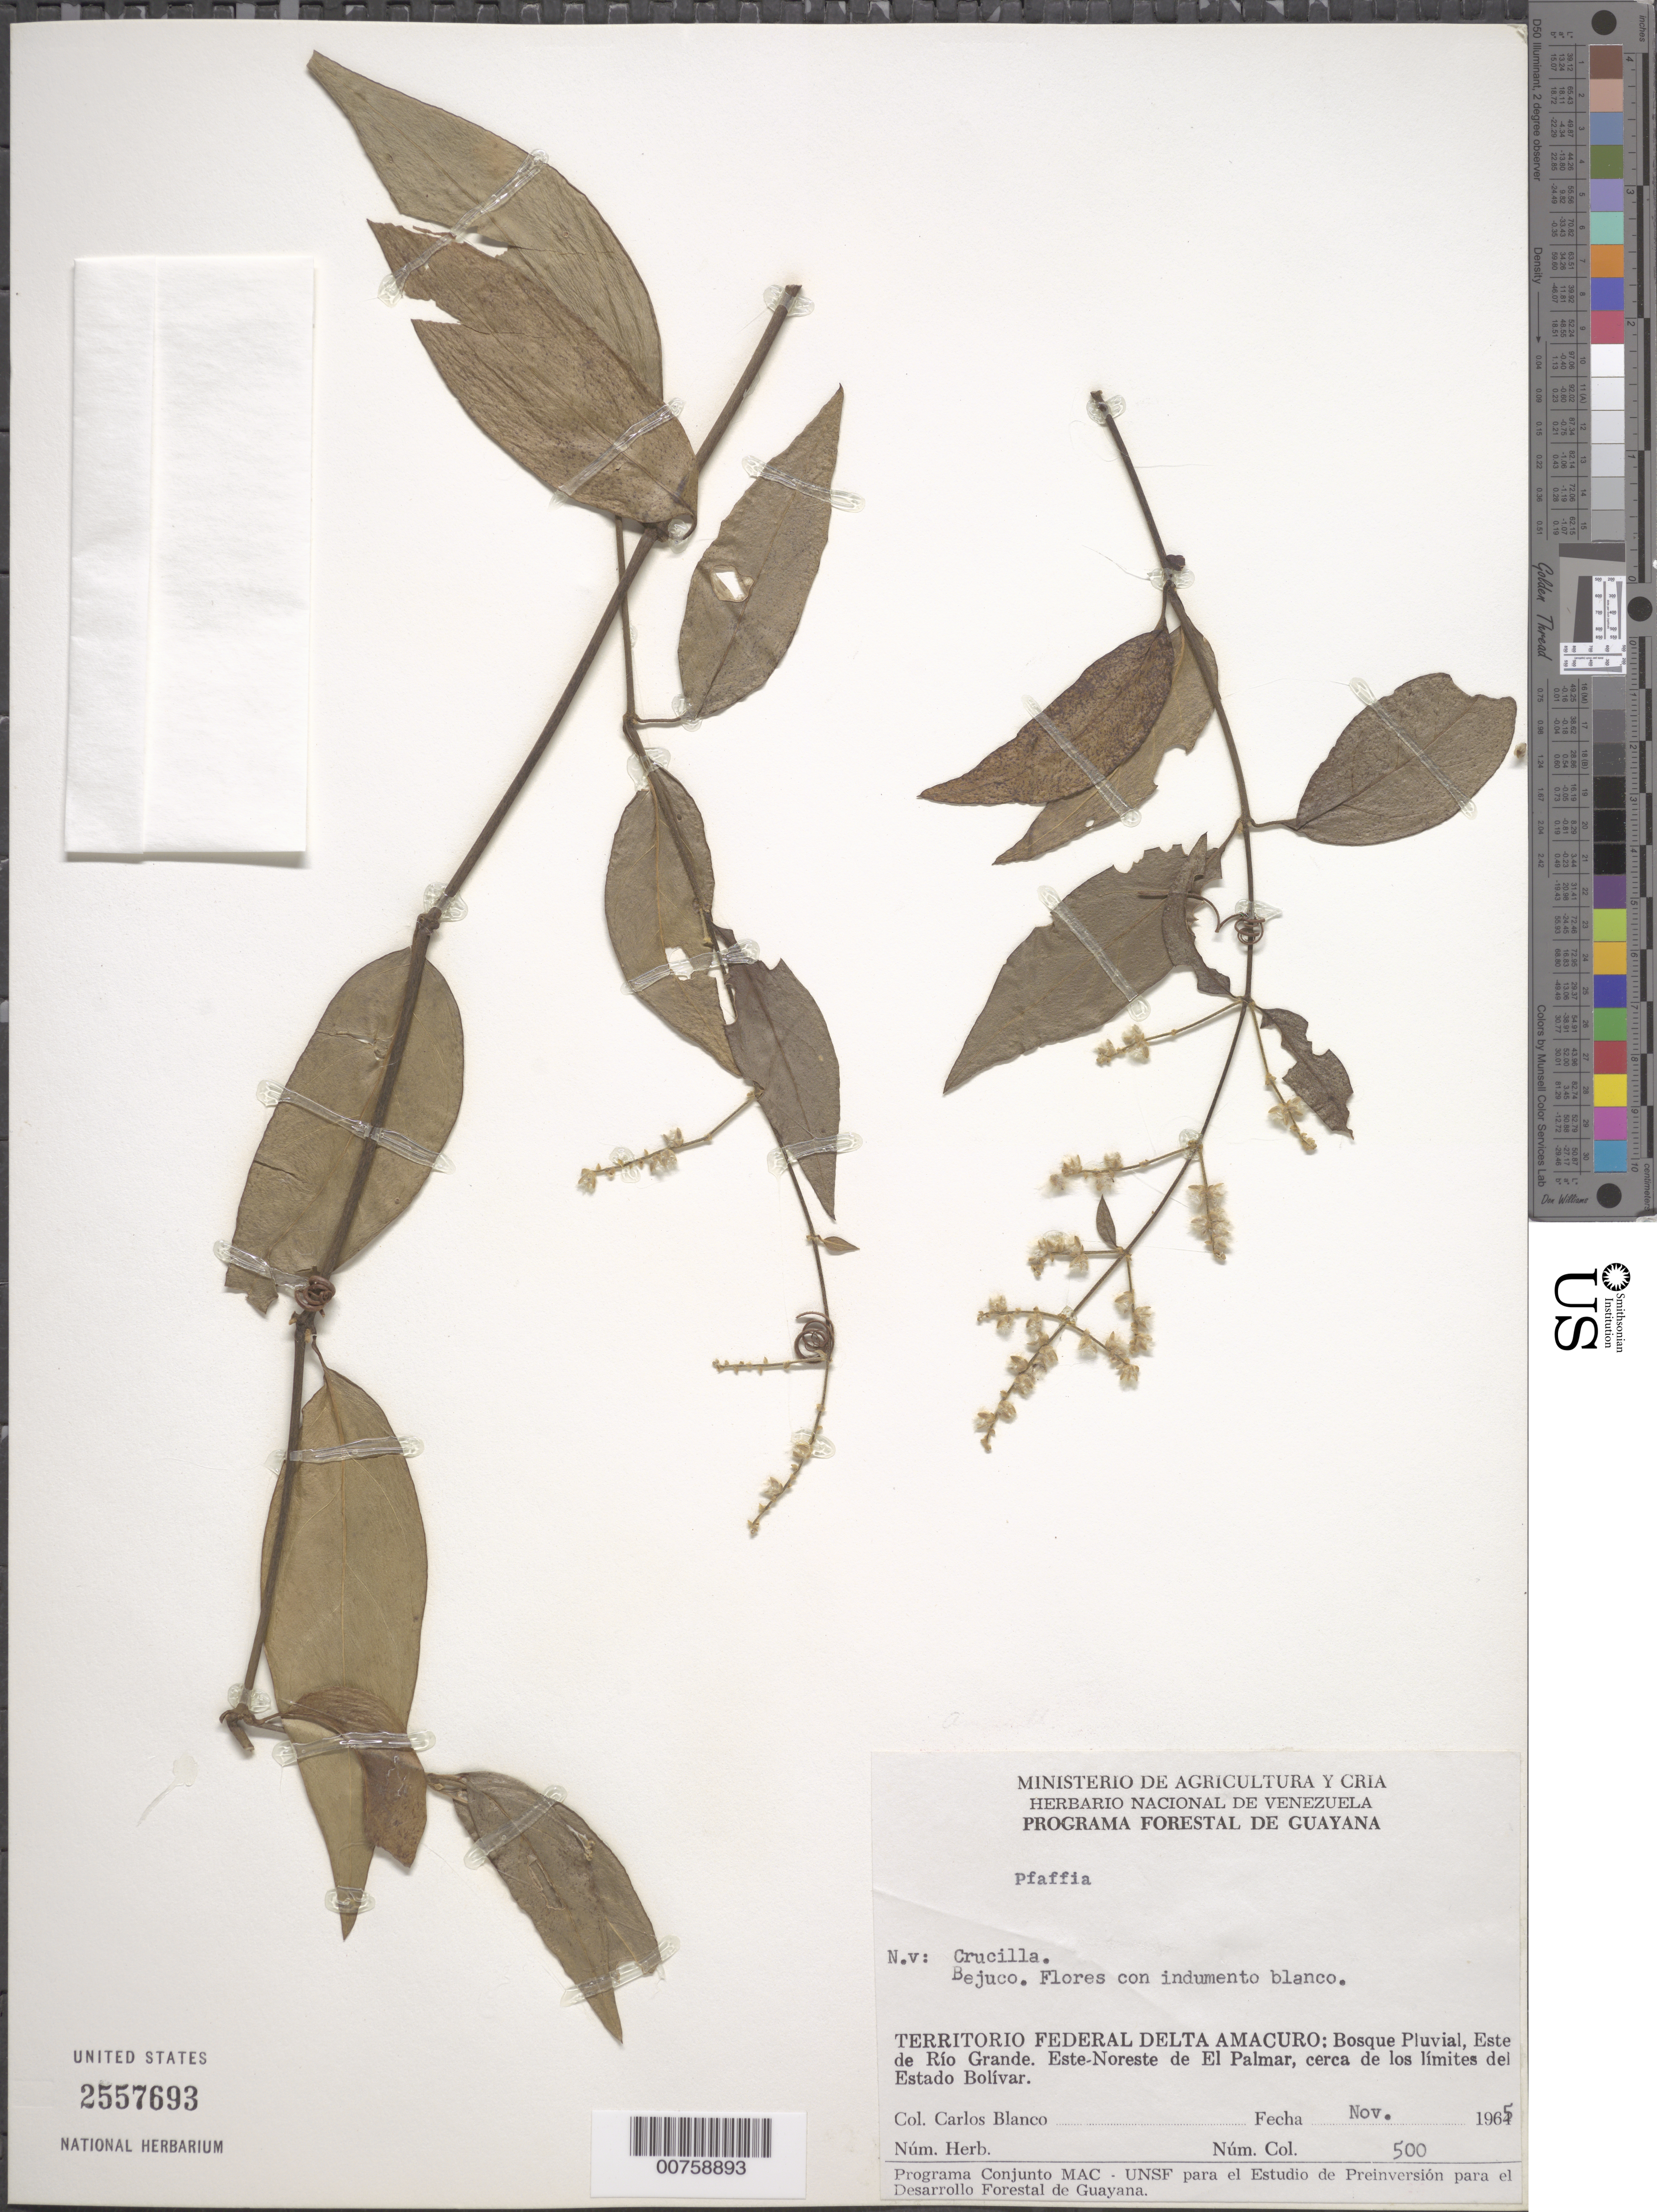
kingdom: Plantae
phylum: Tracheophyta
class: Magnoliopsida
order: Caryophyllales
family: Amaranthaceae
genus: Pfaffia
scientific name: Pfaffia paniculata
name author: (Mart.) Kuntze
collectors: C. A. Blanco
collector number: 500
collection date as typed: Nov-65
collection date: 1965-11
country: Venezuela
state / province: Delta Amacuro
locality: Río Grande, Este de; Este-Noreste de El Palmar, cerca de los limites del Estado Bolívar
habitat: Rainforest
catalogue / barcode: US 2557693